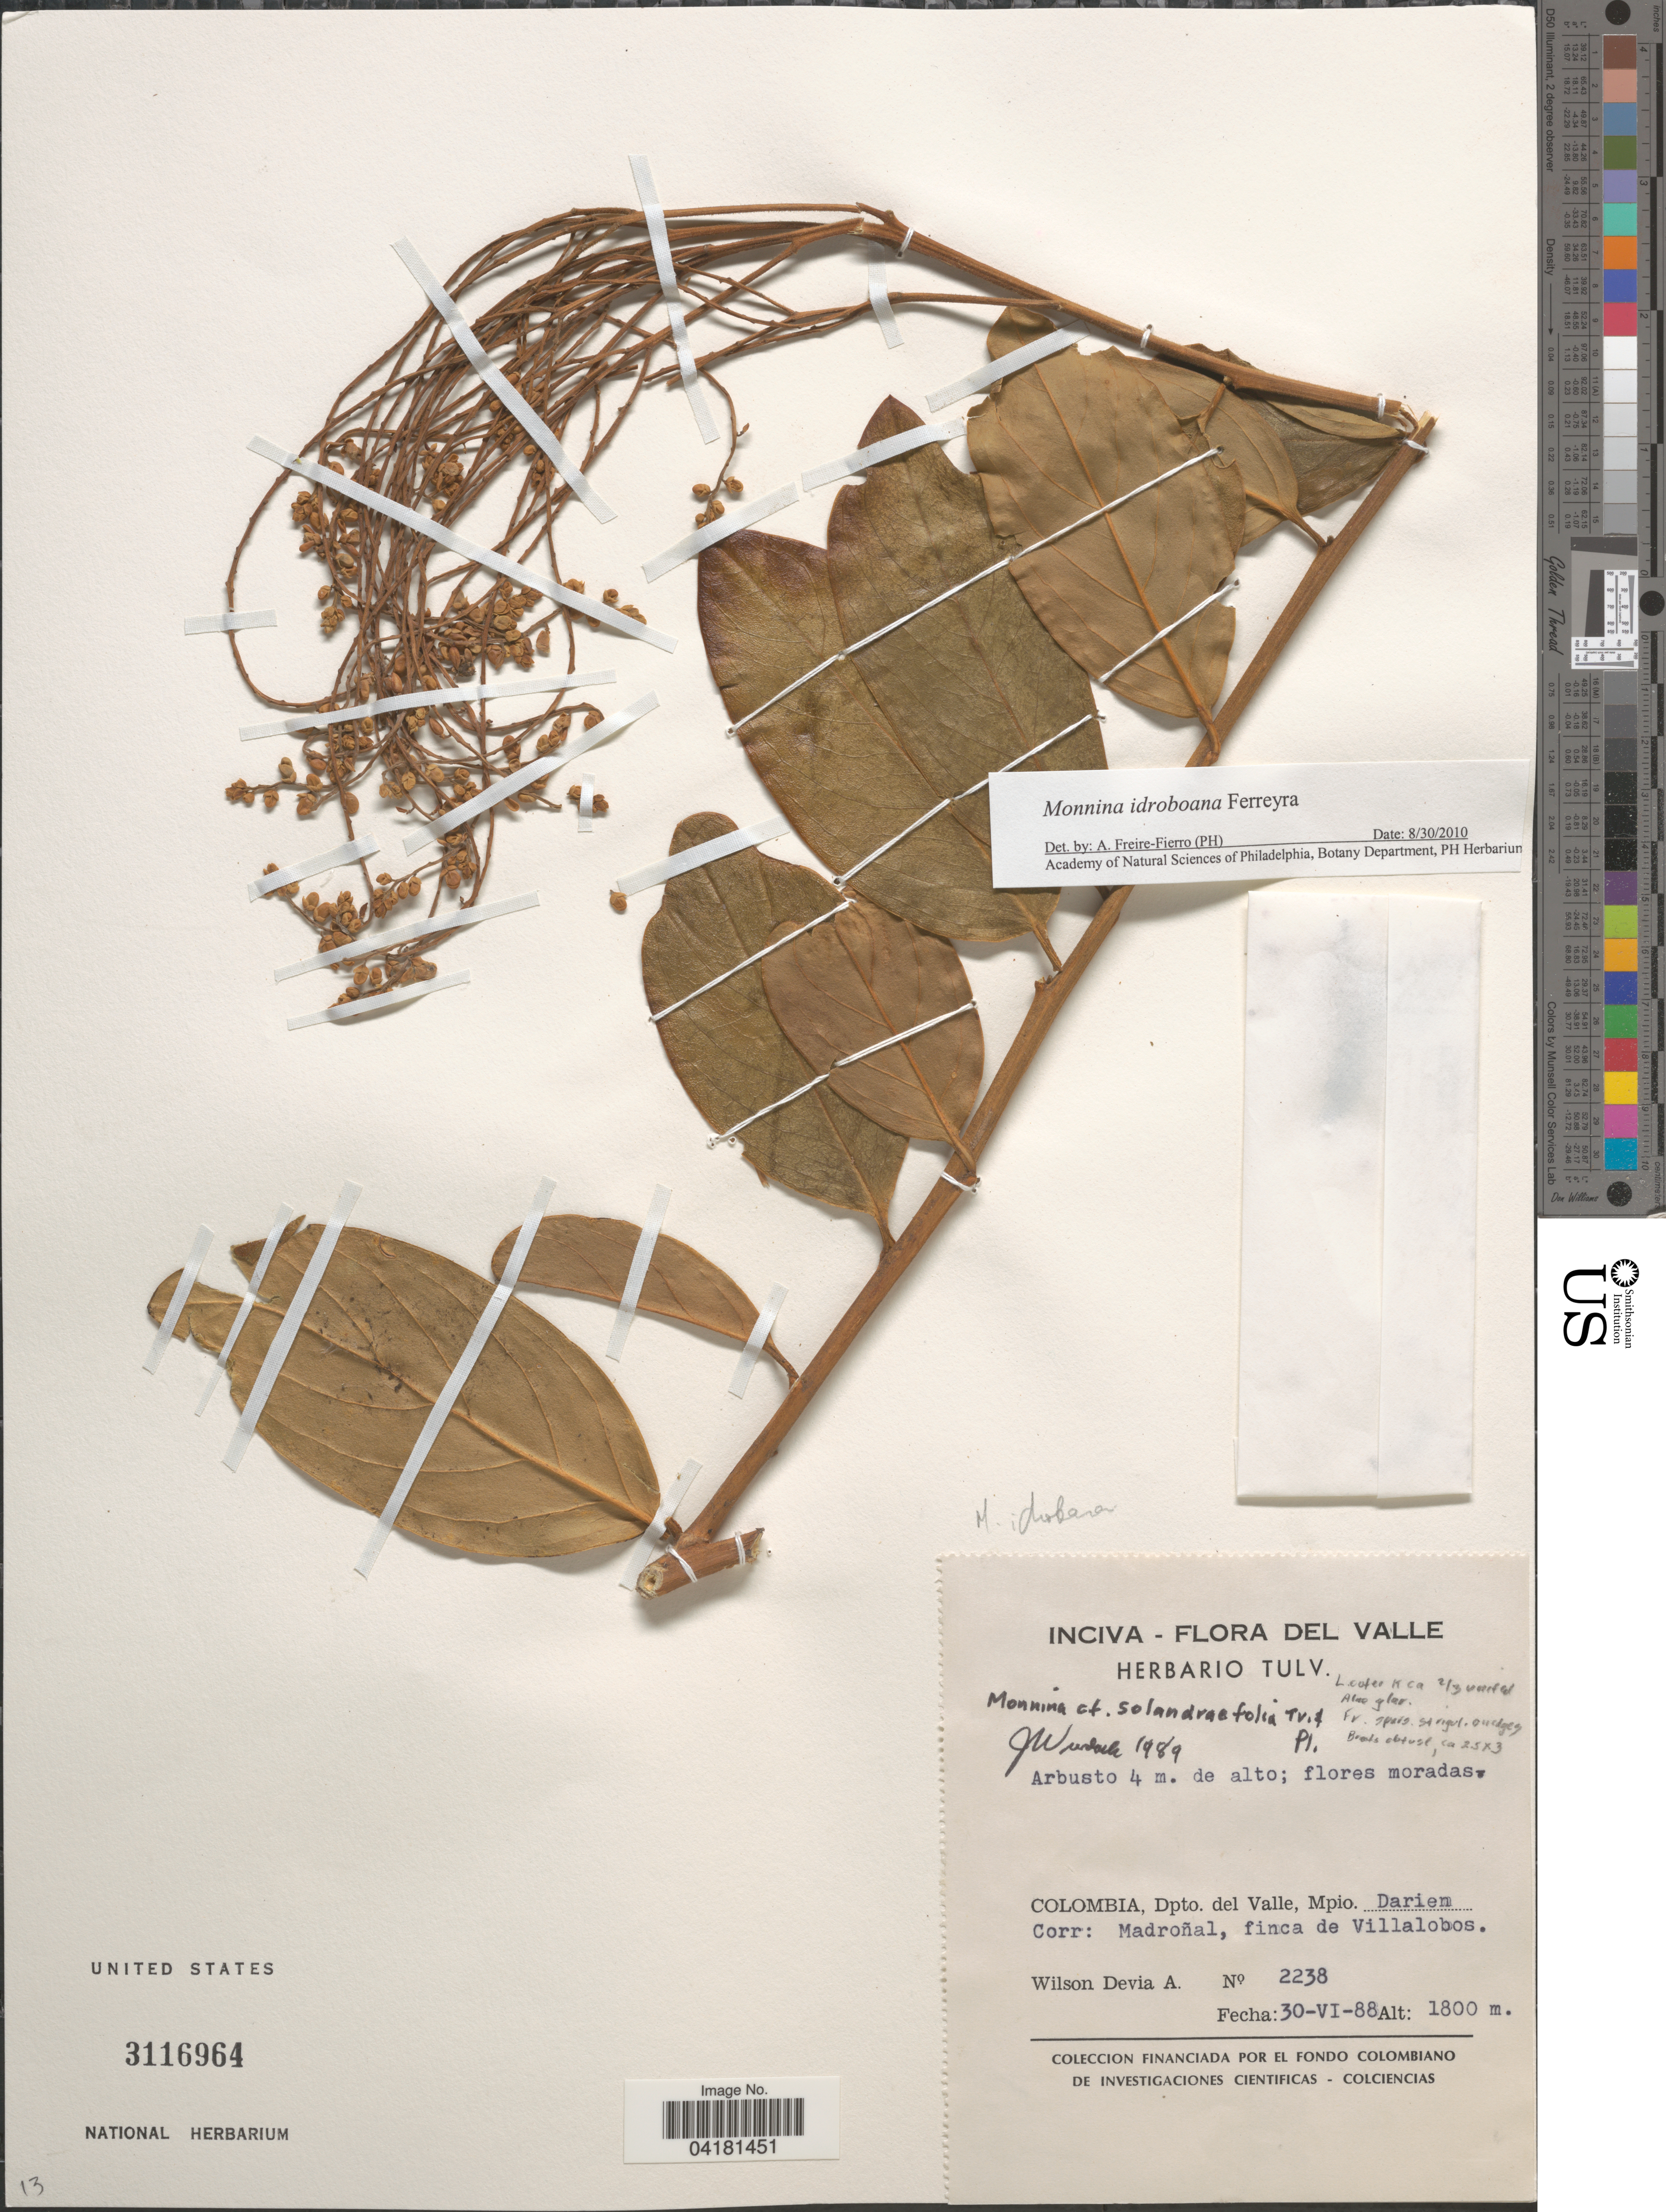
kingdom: Plantae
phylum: Tracheophyta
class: Magnoliopsida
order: Fabales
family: Polygalaceae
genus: Monnina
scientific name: Monnina idroboana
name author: Ferreyra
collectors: W. Devia A.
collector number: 2238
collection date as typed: Transcribed d/m/y: 30/6/88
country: Colombia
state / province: Valle del Cauca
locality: Dpto. del Valle, Mpio. Darien. Corr: Madroñal, finca de Villalobos.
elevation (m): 1800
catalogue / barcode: US 3116964